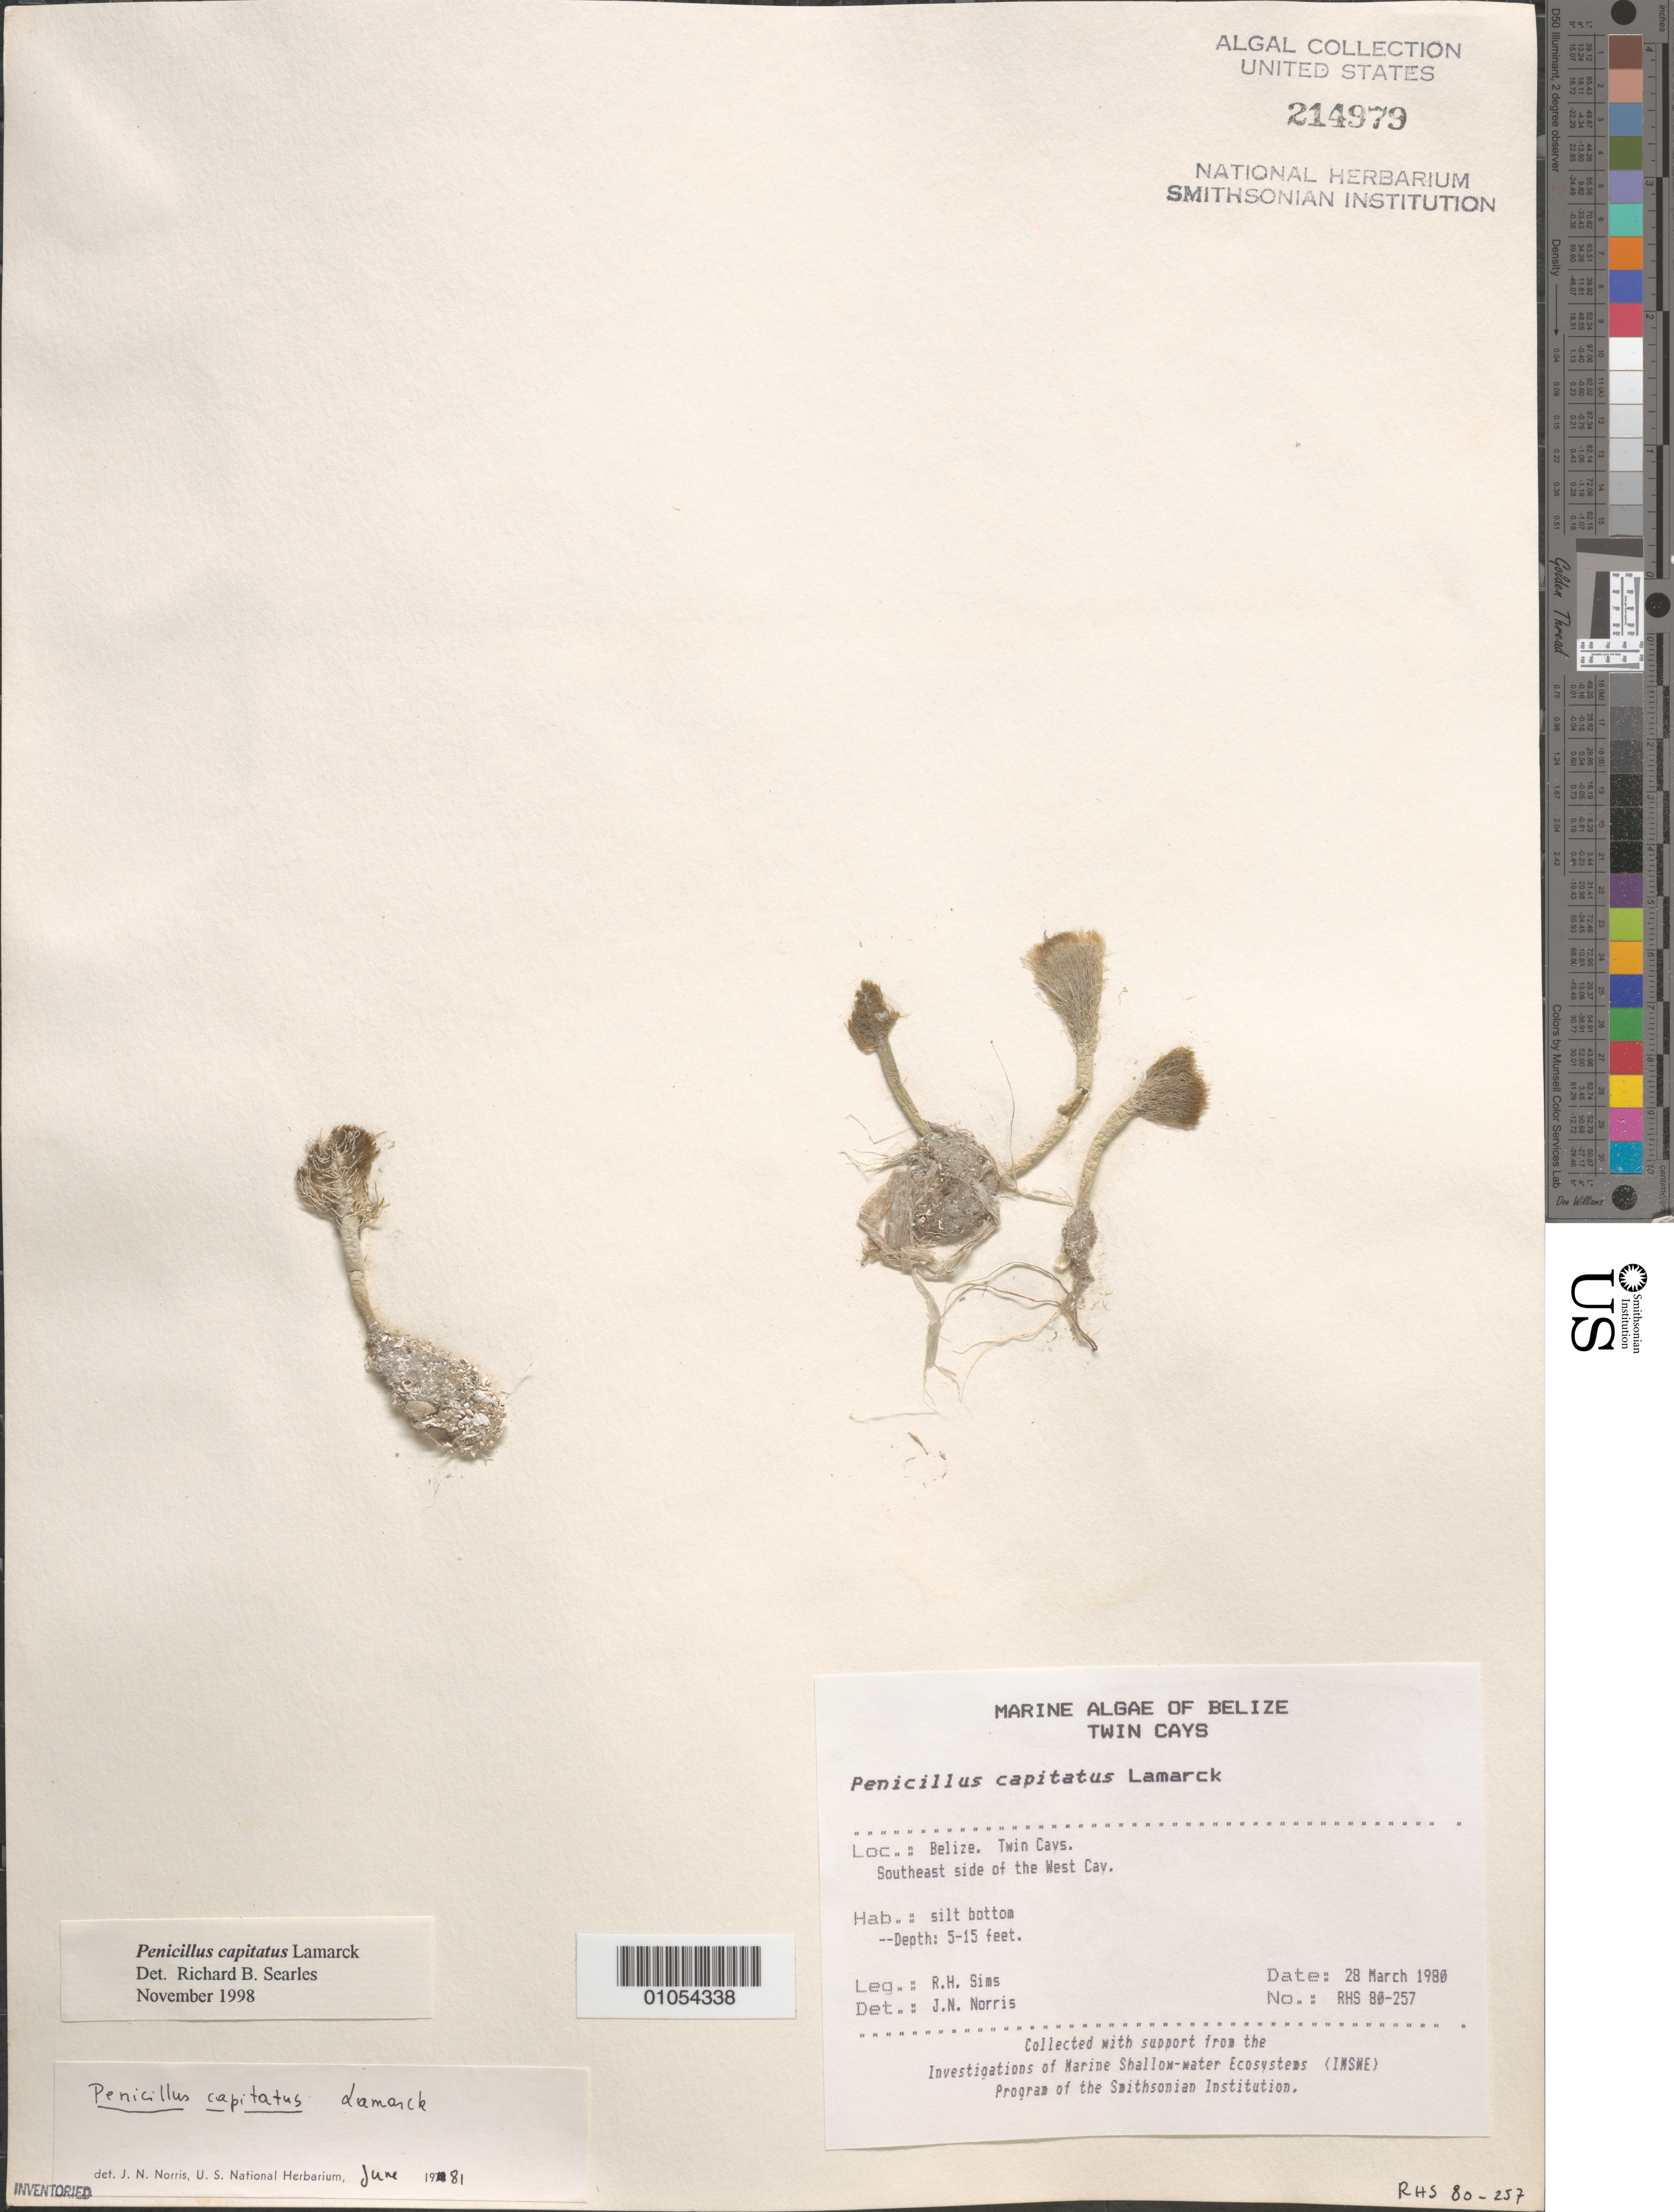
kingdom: Plantae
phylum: Chlorophyta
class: Ulvophyceae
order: Bryopsidales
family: Udoteaceae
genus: Penicillus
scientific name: Penicillus capitatus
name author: Lam.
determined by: Searles, R. B.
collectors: R. H. Sims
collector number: RHS 80-257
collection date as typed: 28 Mar 1980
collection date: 1980-03-28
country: Belize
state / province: Stann Creek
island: West Cay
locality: Southeast side of West Cay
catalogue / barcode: US 214979